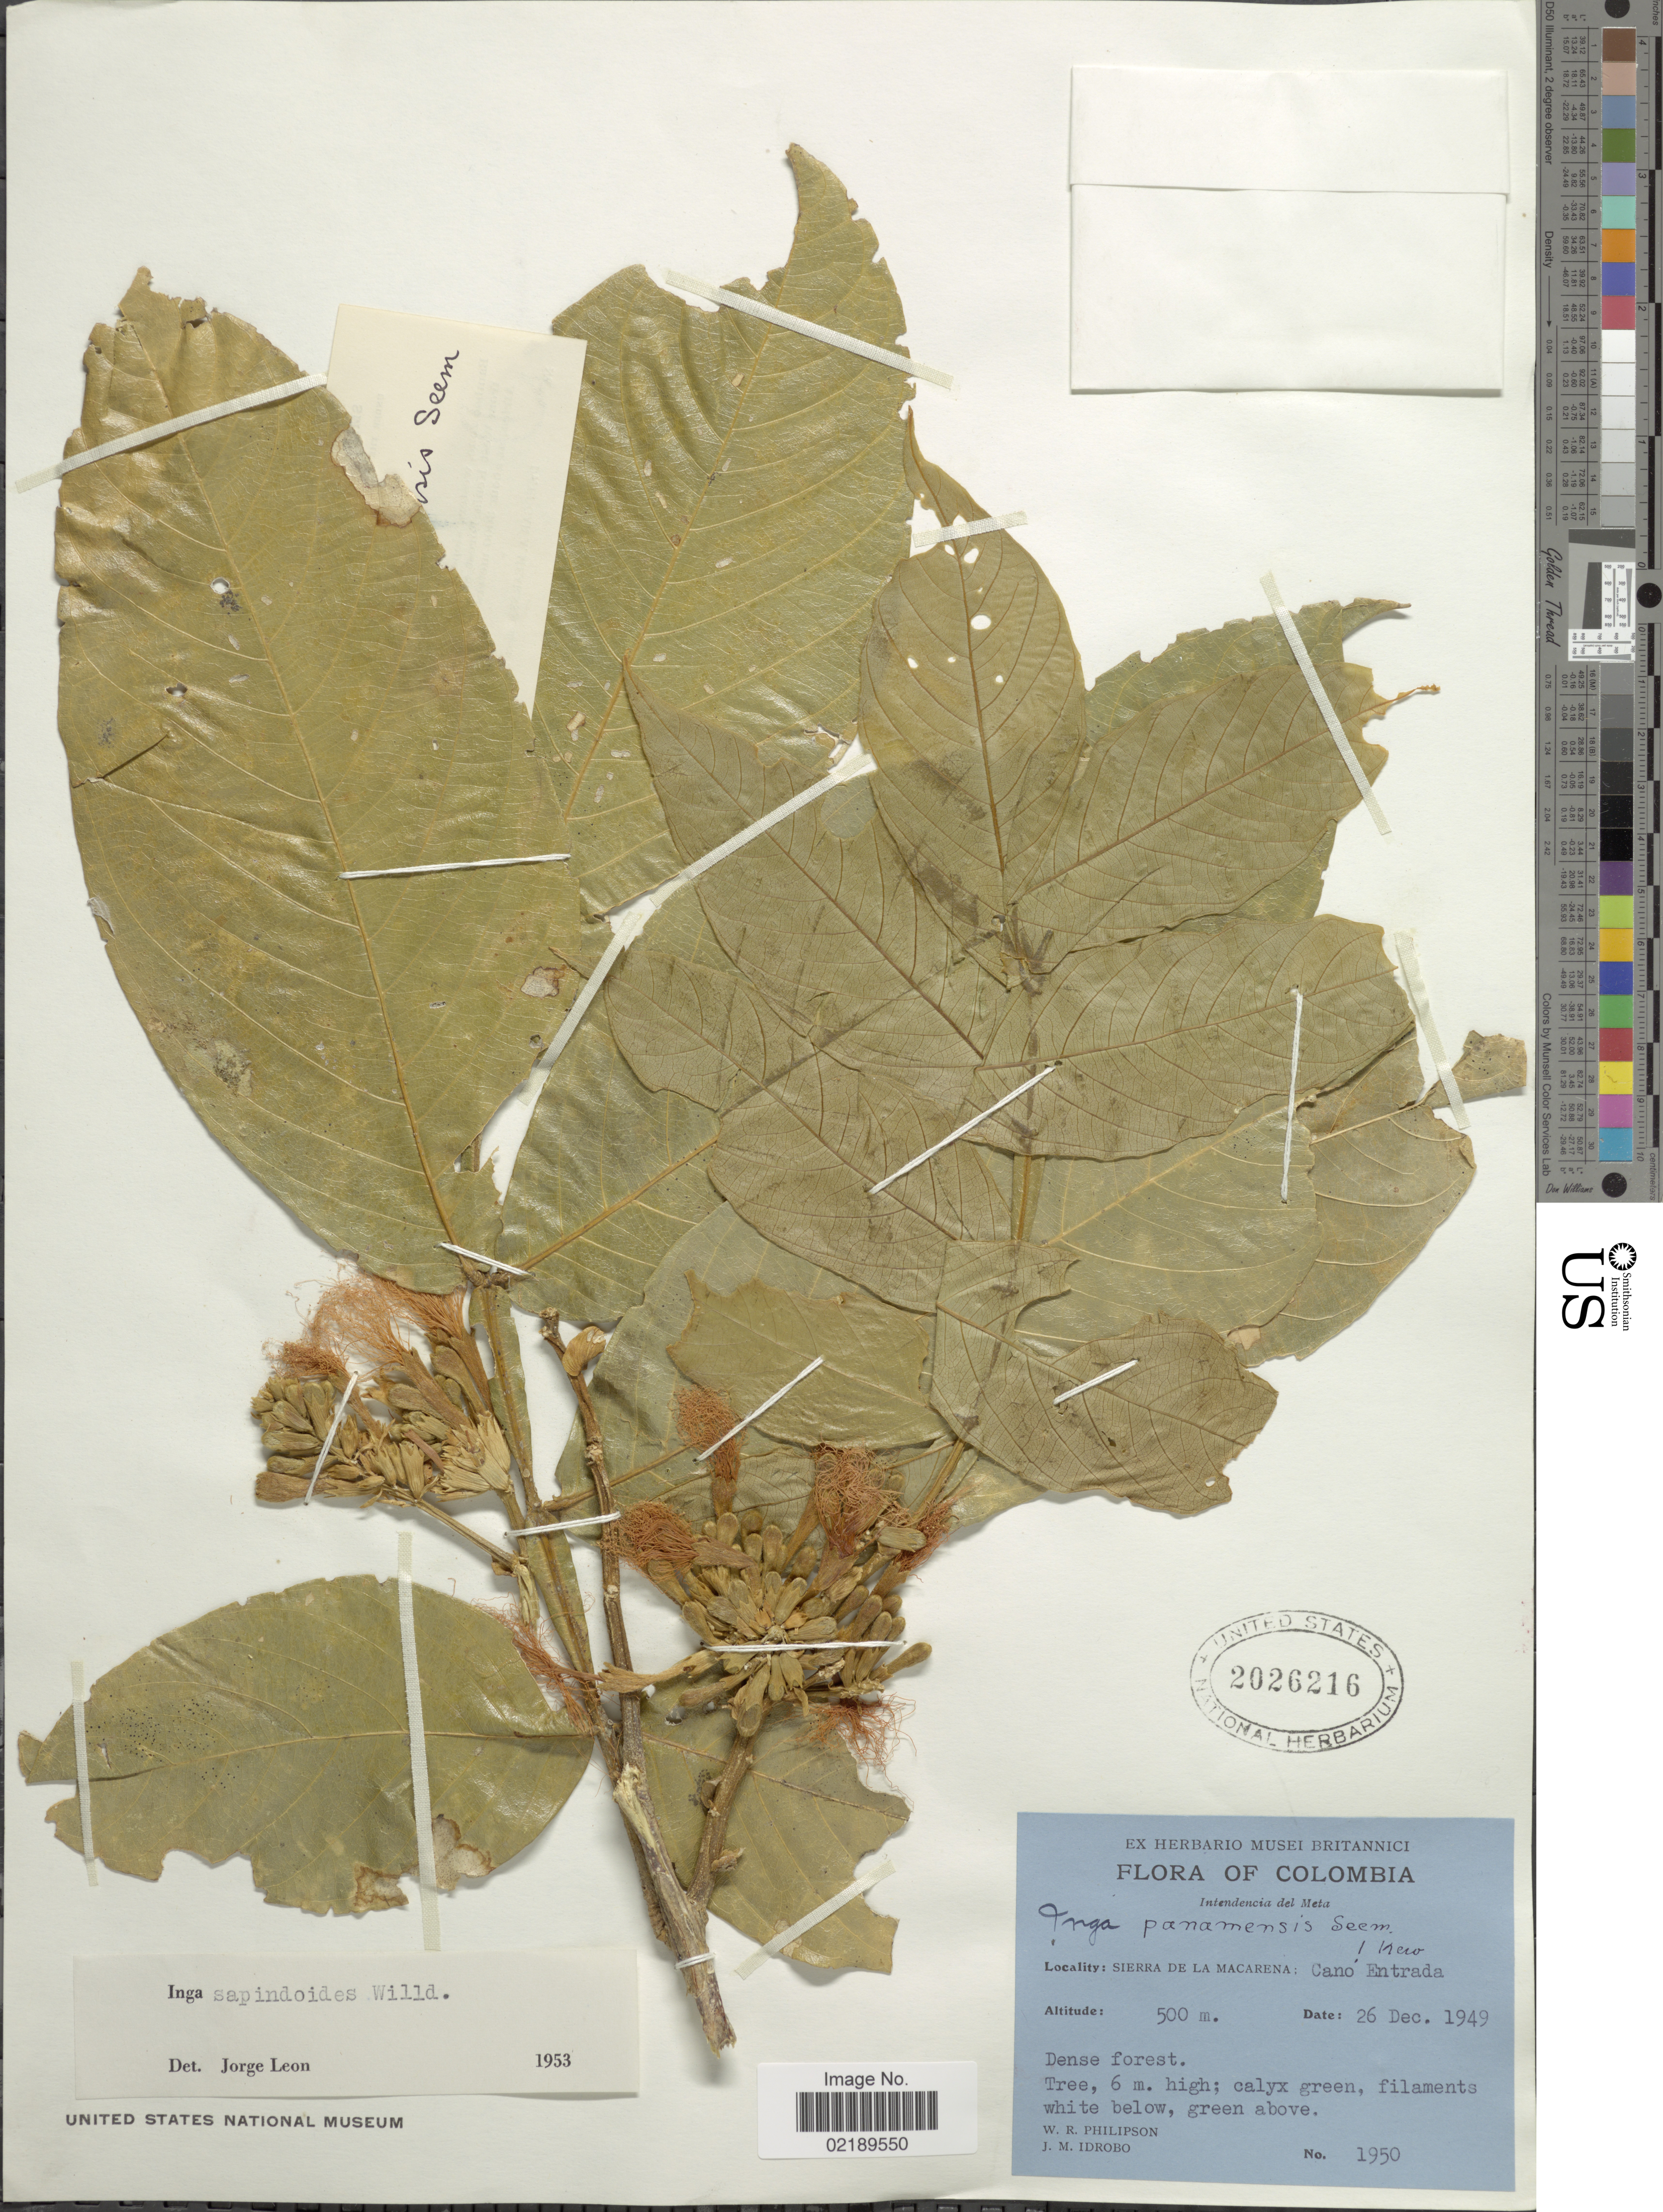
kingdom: Plantae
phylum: Tracheophyta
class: Magnoliopsida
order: Fabales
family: Fabaceae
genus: Inga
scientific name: Inga sapindoides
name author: Willd.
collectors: W. R. Philipson & J. M. Idrobo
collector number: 1950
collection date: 1949-12-26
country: Colombia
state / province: Meta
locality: Intendencia del Meta, Sierra de la Macarena: Cano Entrada.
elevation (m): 500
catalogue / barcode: US 2026216